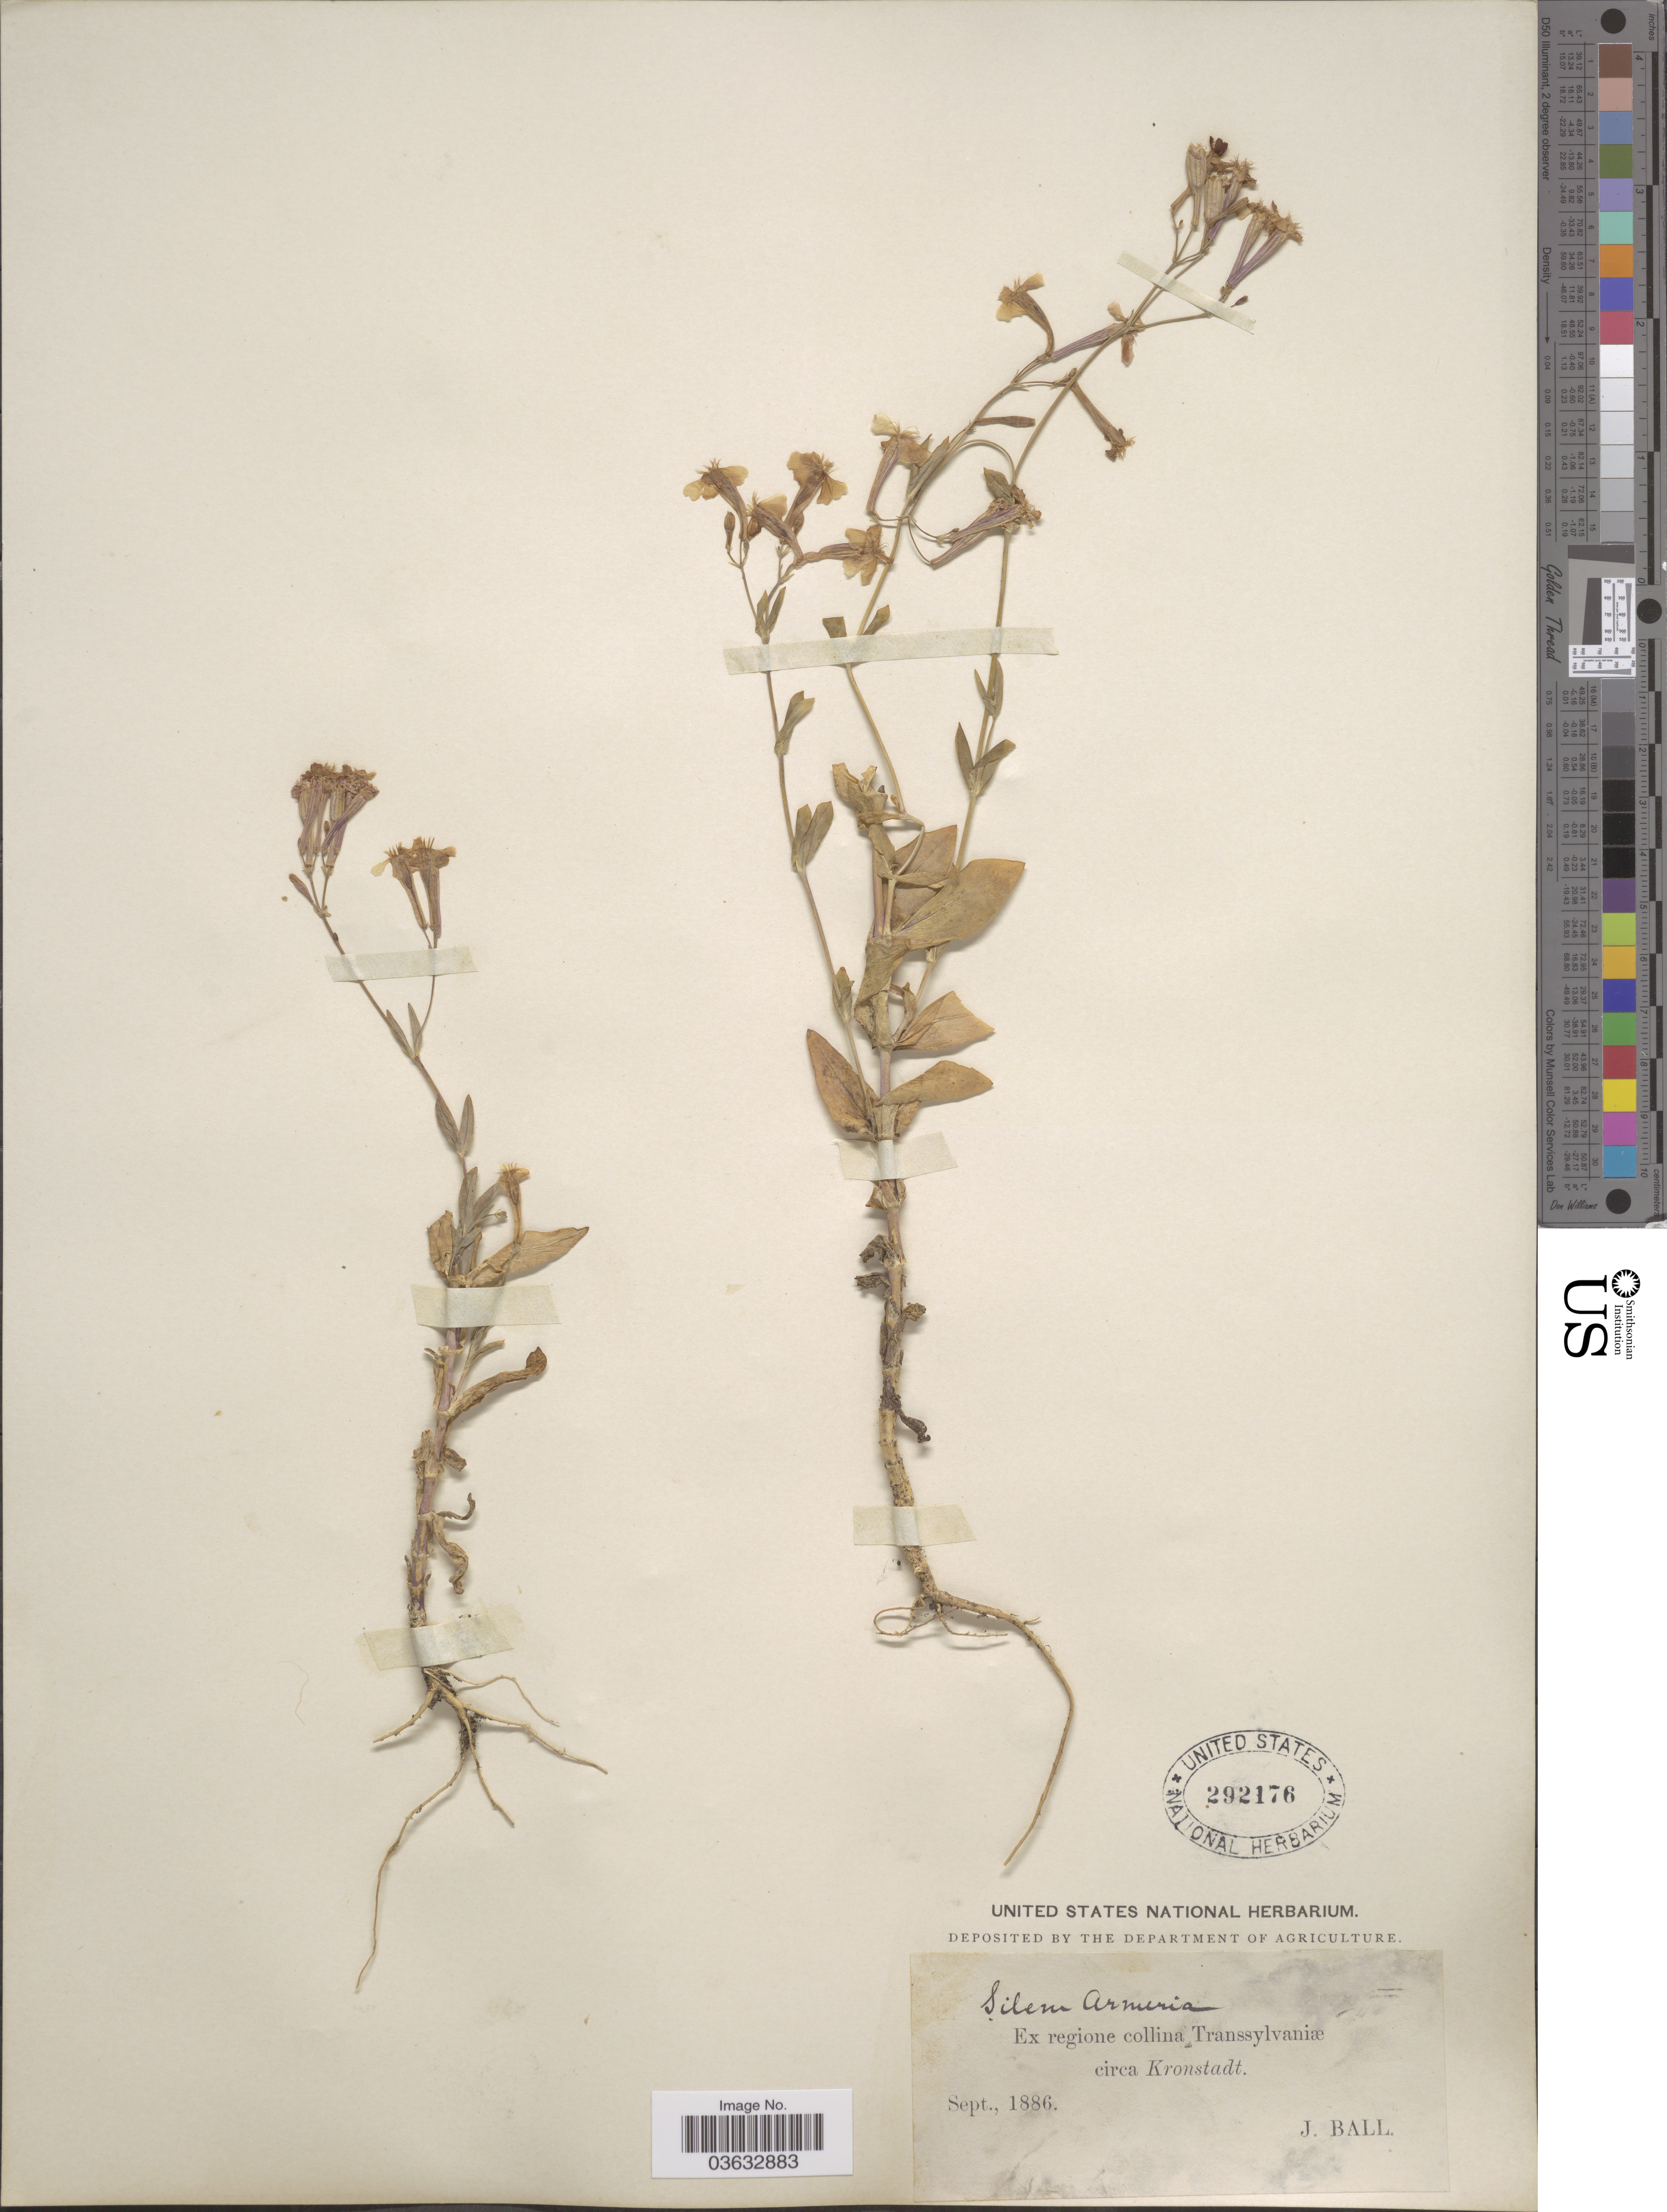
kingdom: Plantae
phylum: Tracheophyta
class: Magnoliopsida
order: Caryophyllales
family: Caryophyllaceae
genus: Atocion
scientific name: Atocion armeria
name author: (L.) Raf.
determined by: U.S. National Herbarium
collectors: J. Ball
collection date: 1886-09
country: Romania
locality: Ex regione collina Transsylvaniæ circa Kronstadt.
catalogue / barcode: US 292176